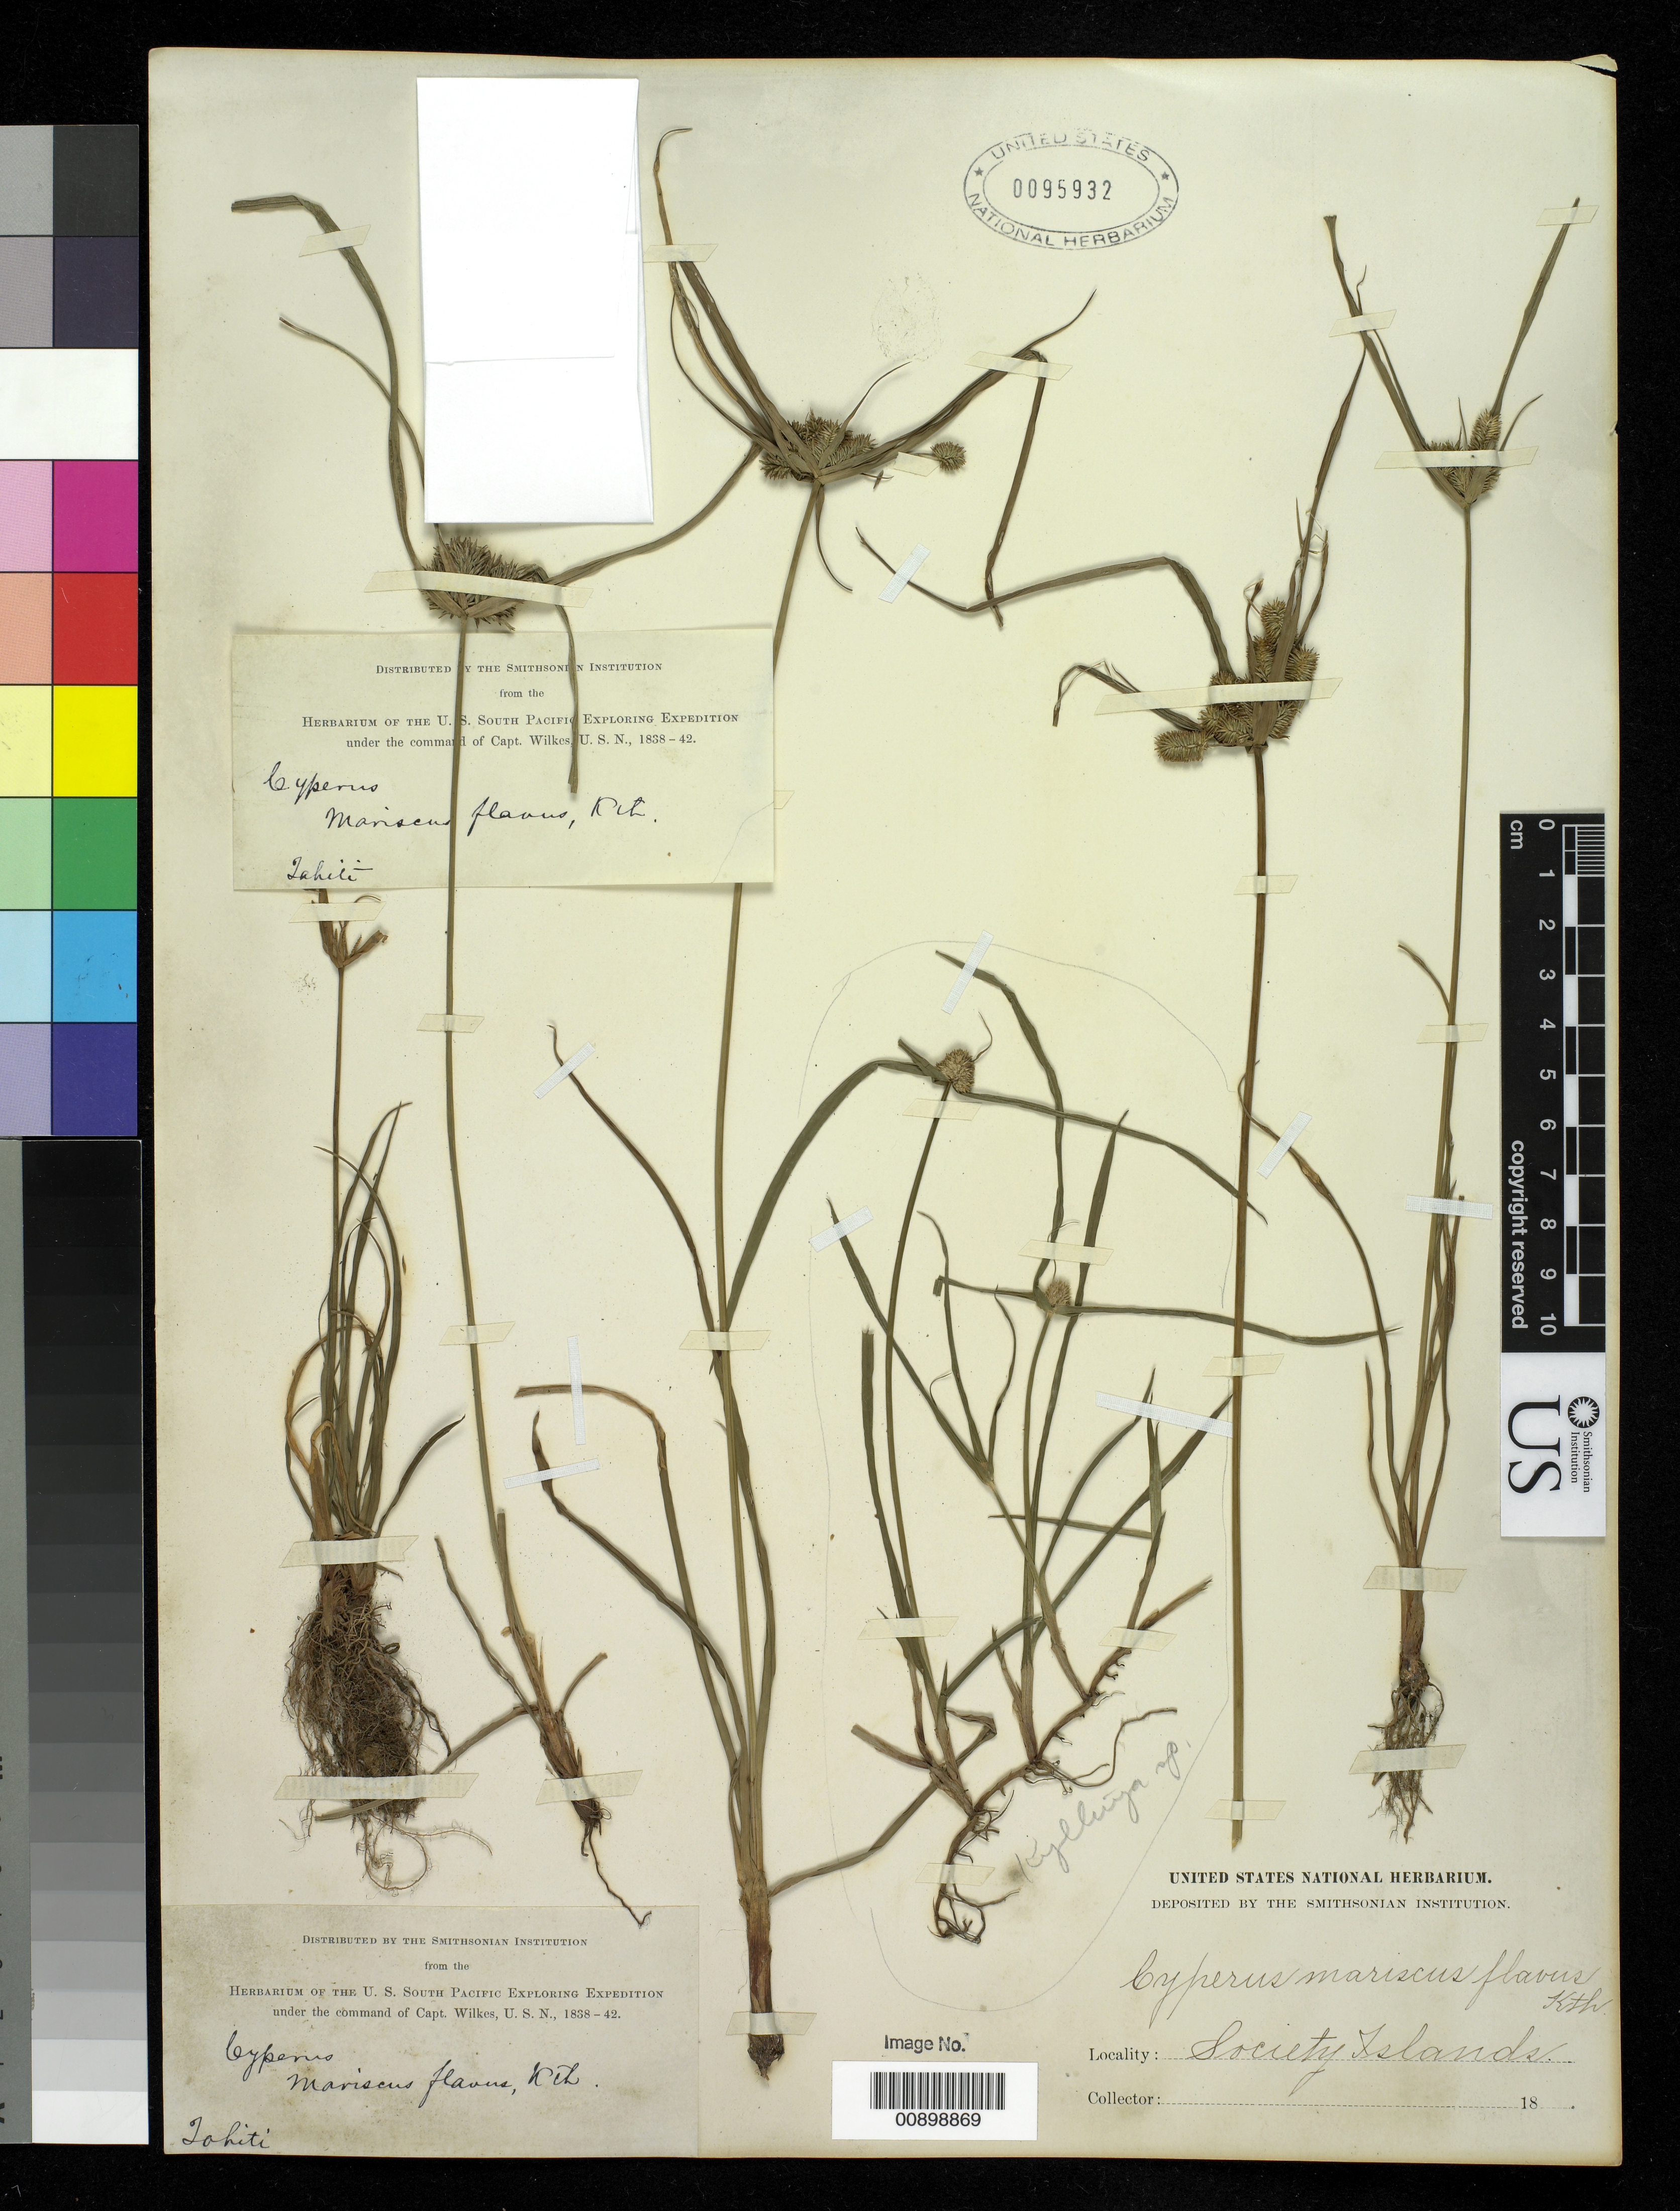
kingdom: Plantae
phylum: Tracheophyta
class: Liliopsida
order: Poales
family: Cyperaceae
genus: Cyperus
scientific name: Cyperus cyperinus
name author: (Retz.) Valck. Sur.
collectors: Wilkes Explor. Exped.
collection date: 1838/1842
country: French Polynesia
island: Tahiti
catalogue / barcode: US 95932